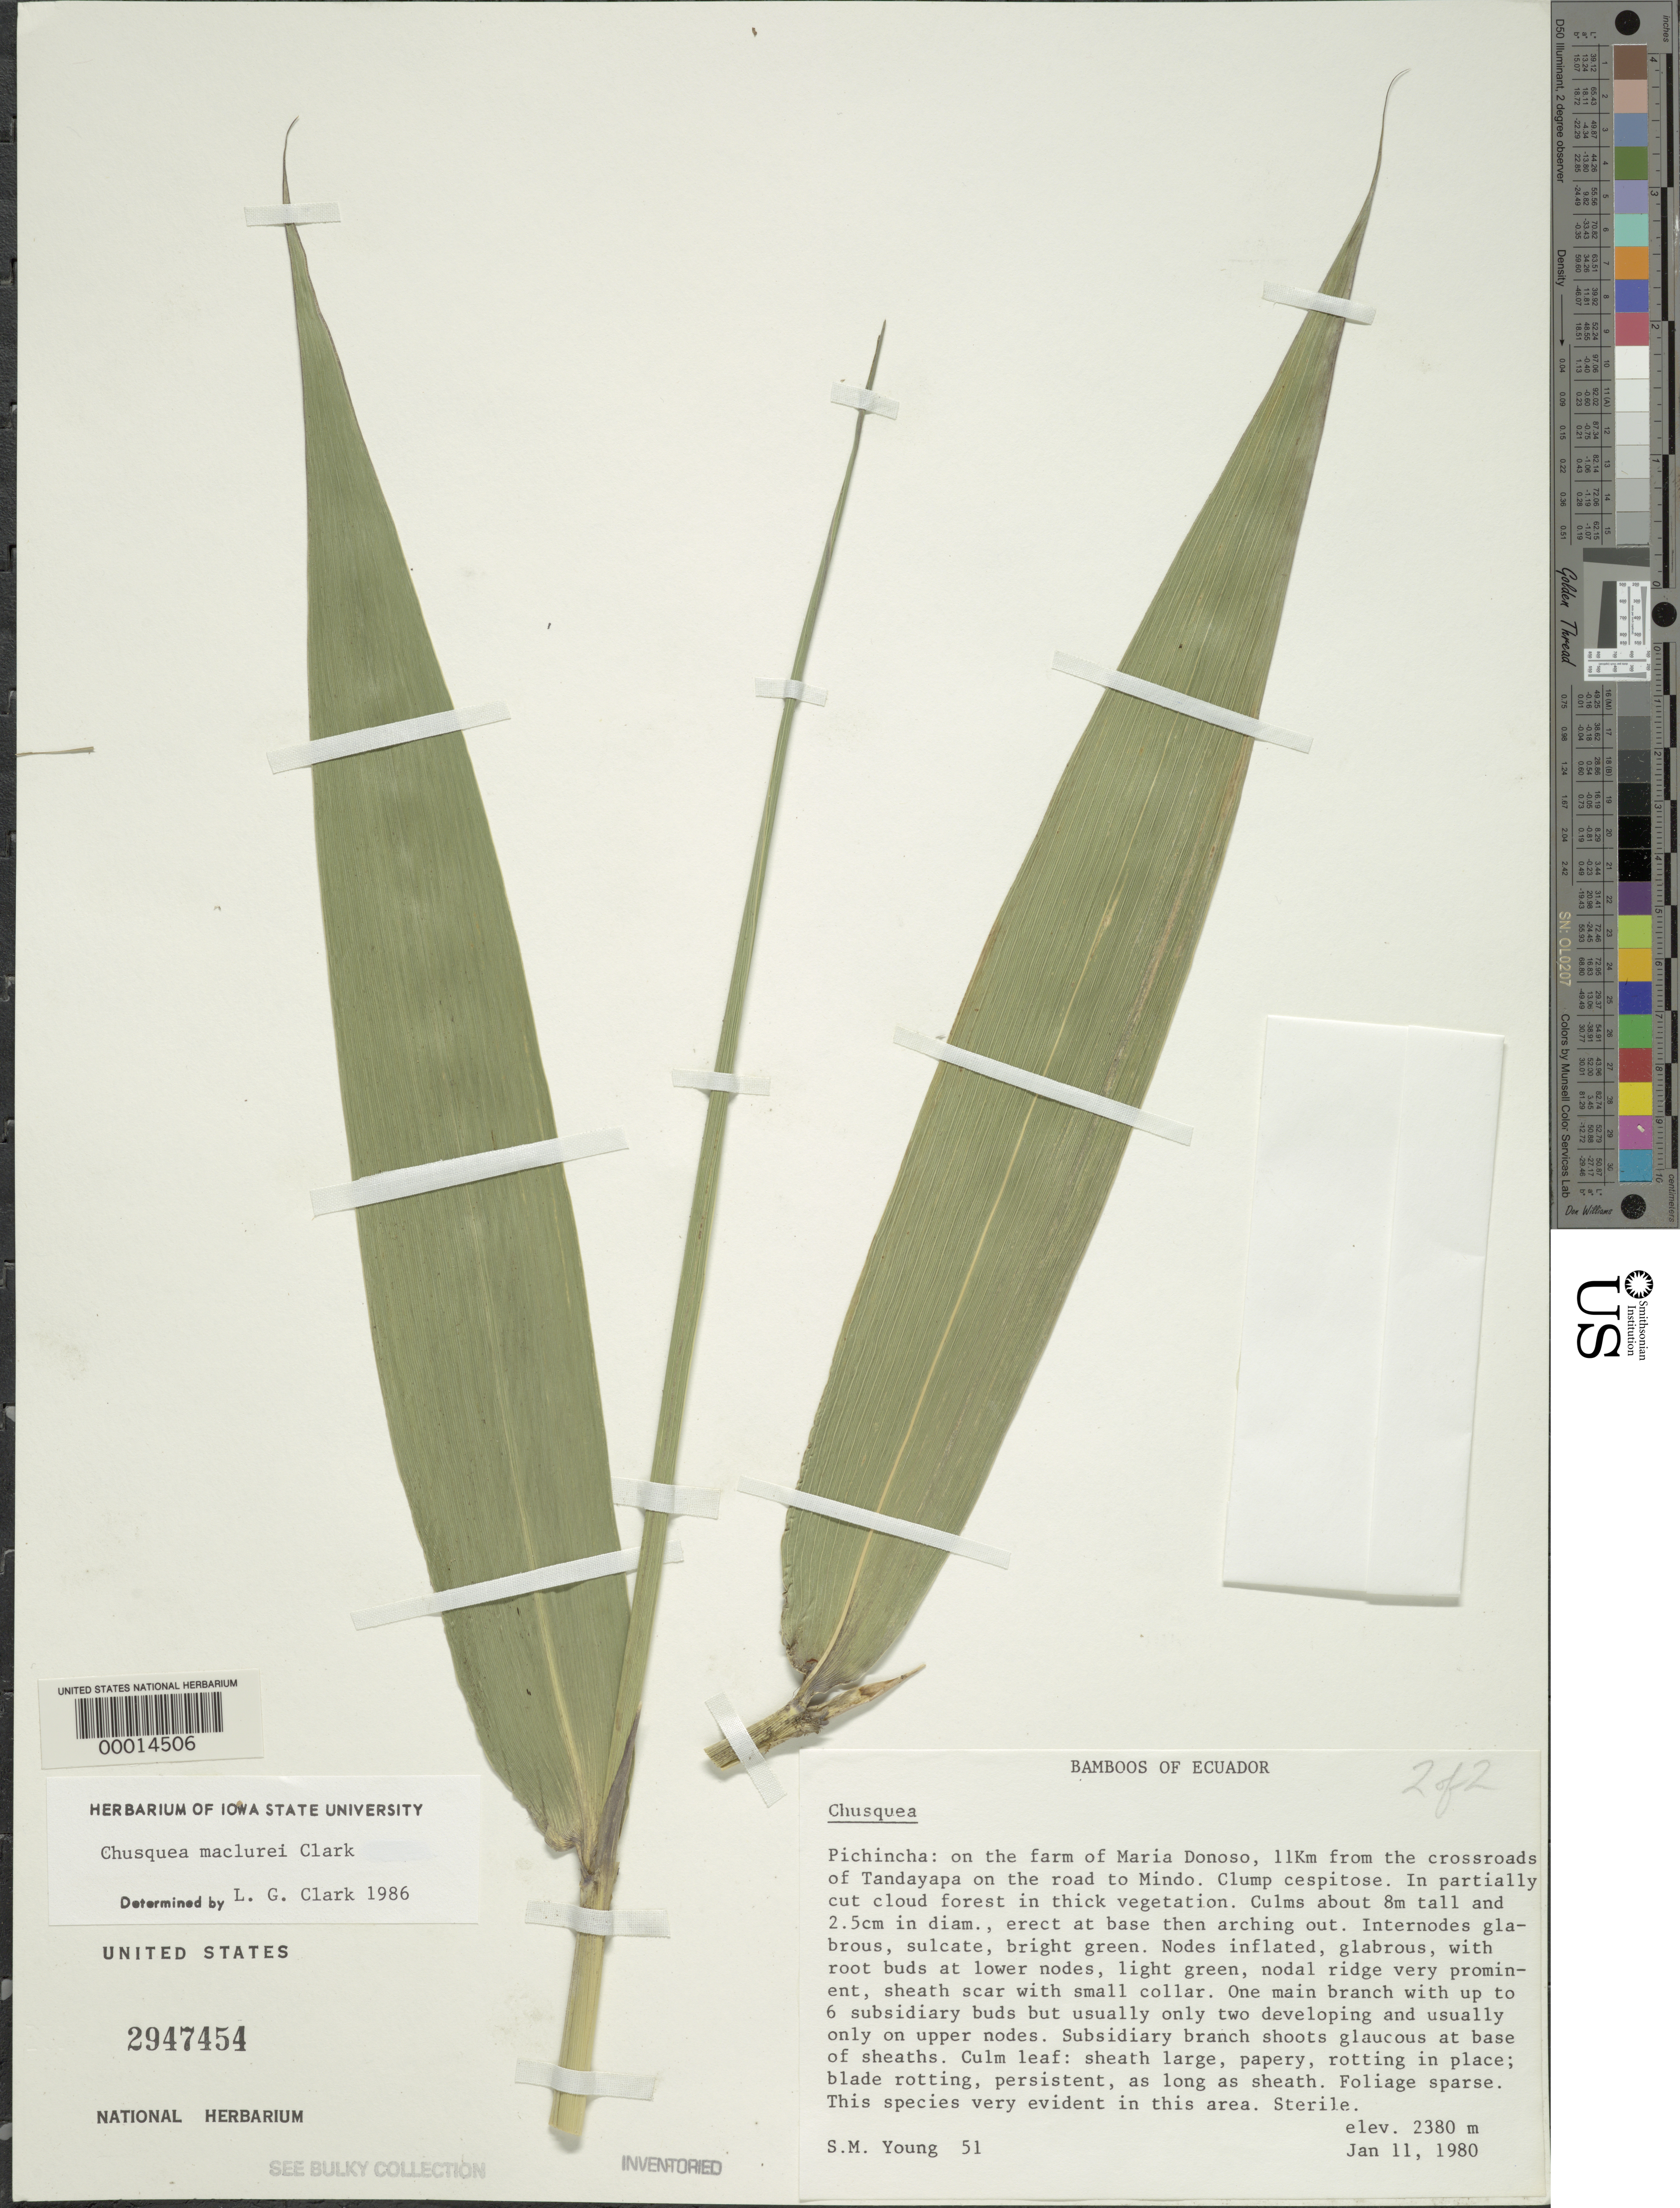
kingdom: Plantae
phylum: Tracheophyta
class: Liliopsida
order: Poales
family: Poaceae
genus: Chusquea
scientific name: Chusquea maclurei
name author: L.G. Clark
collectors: S. Young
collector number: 51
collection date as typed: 11 Jan 1980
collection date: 1980-01-11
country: Ecuador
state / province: Pichincha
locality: Tandayapa/mindo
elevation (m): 2380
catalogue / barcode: US 2947454